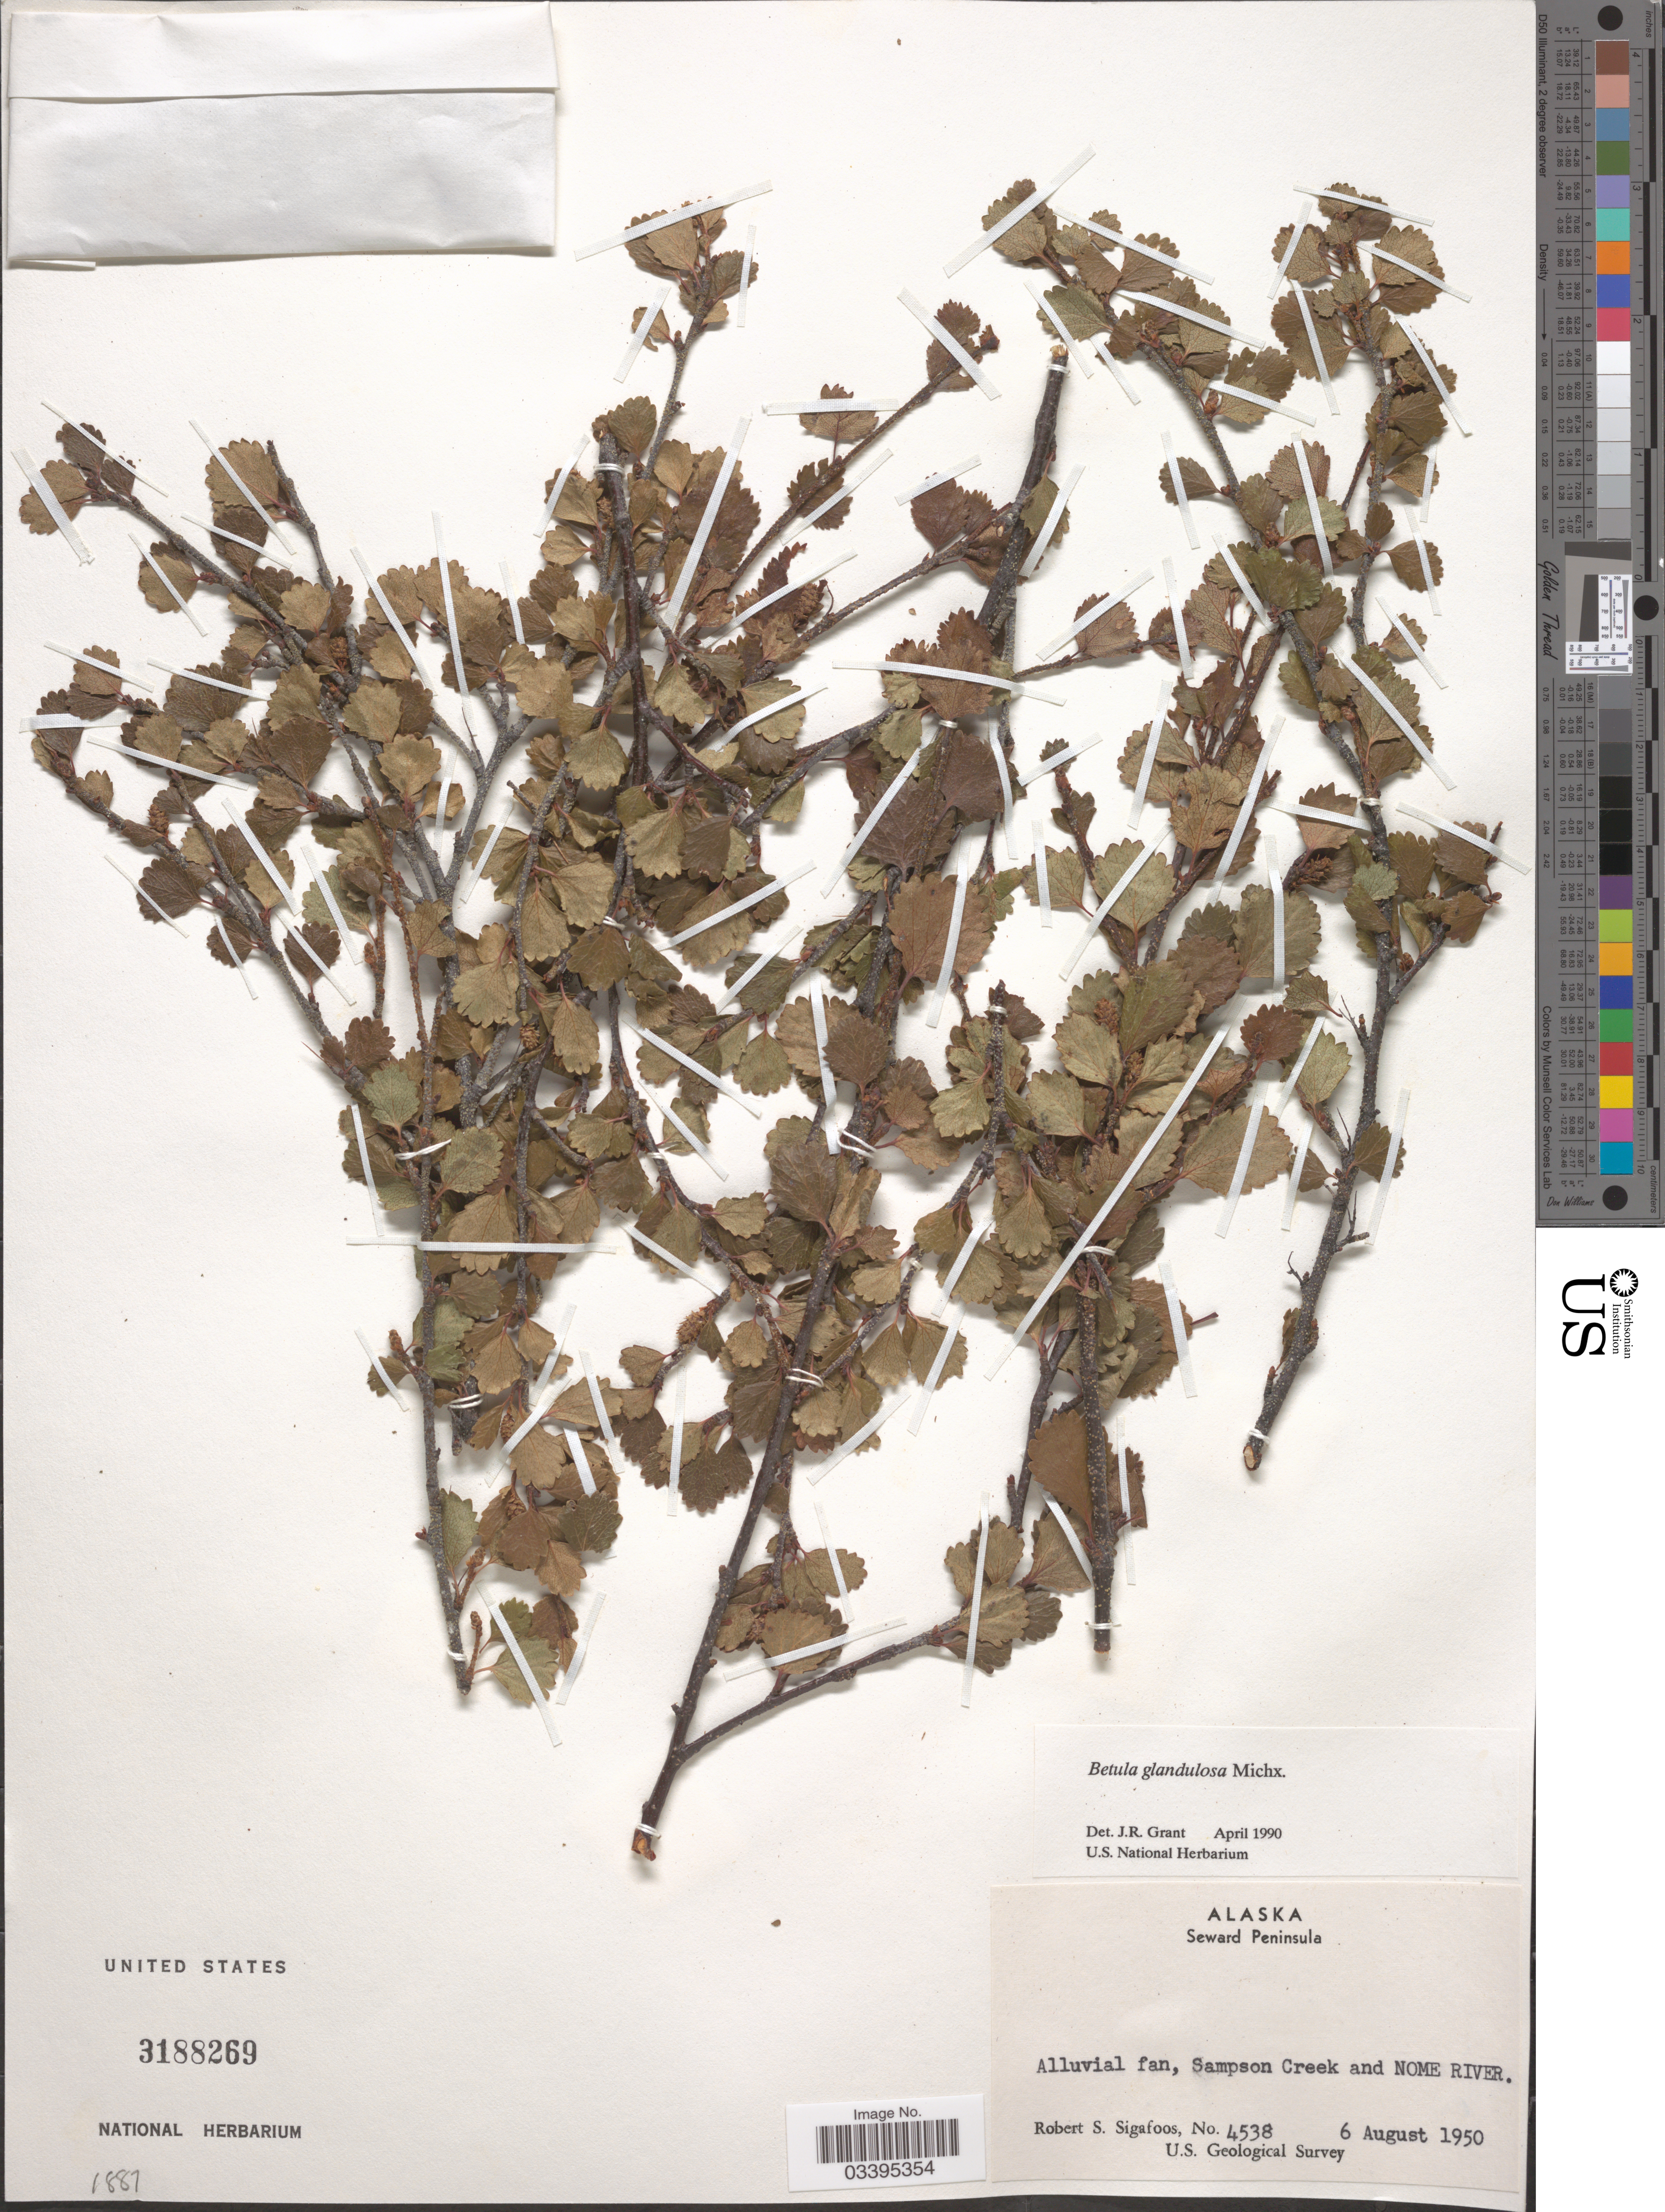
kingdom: Plantae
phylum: Tracheophyta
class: Magnoliopsida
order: Fagales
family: Betulaceae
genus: Betula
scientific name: Betula glandulosa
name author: Michx.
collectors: R. Sigafoos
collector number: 4538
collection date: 1950-08-06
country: United States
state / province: Alaska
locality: Seward Peninsula. Alluvial fan, Sampson Creek and Nome River.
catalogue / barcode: US 3188269